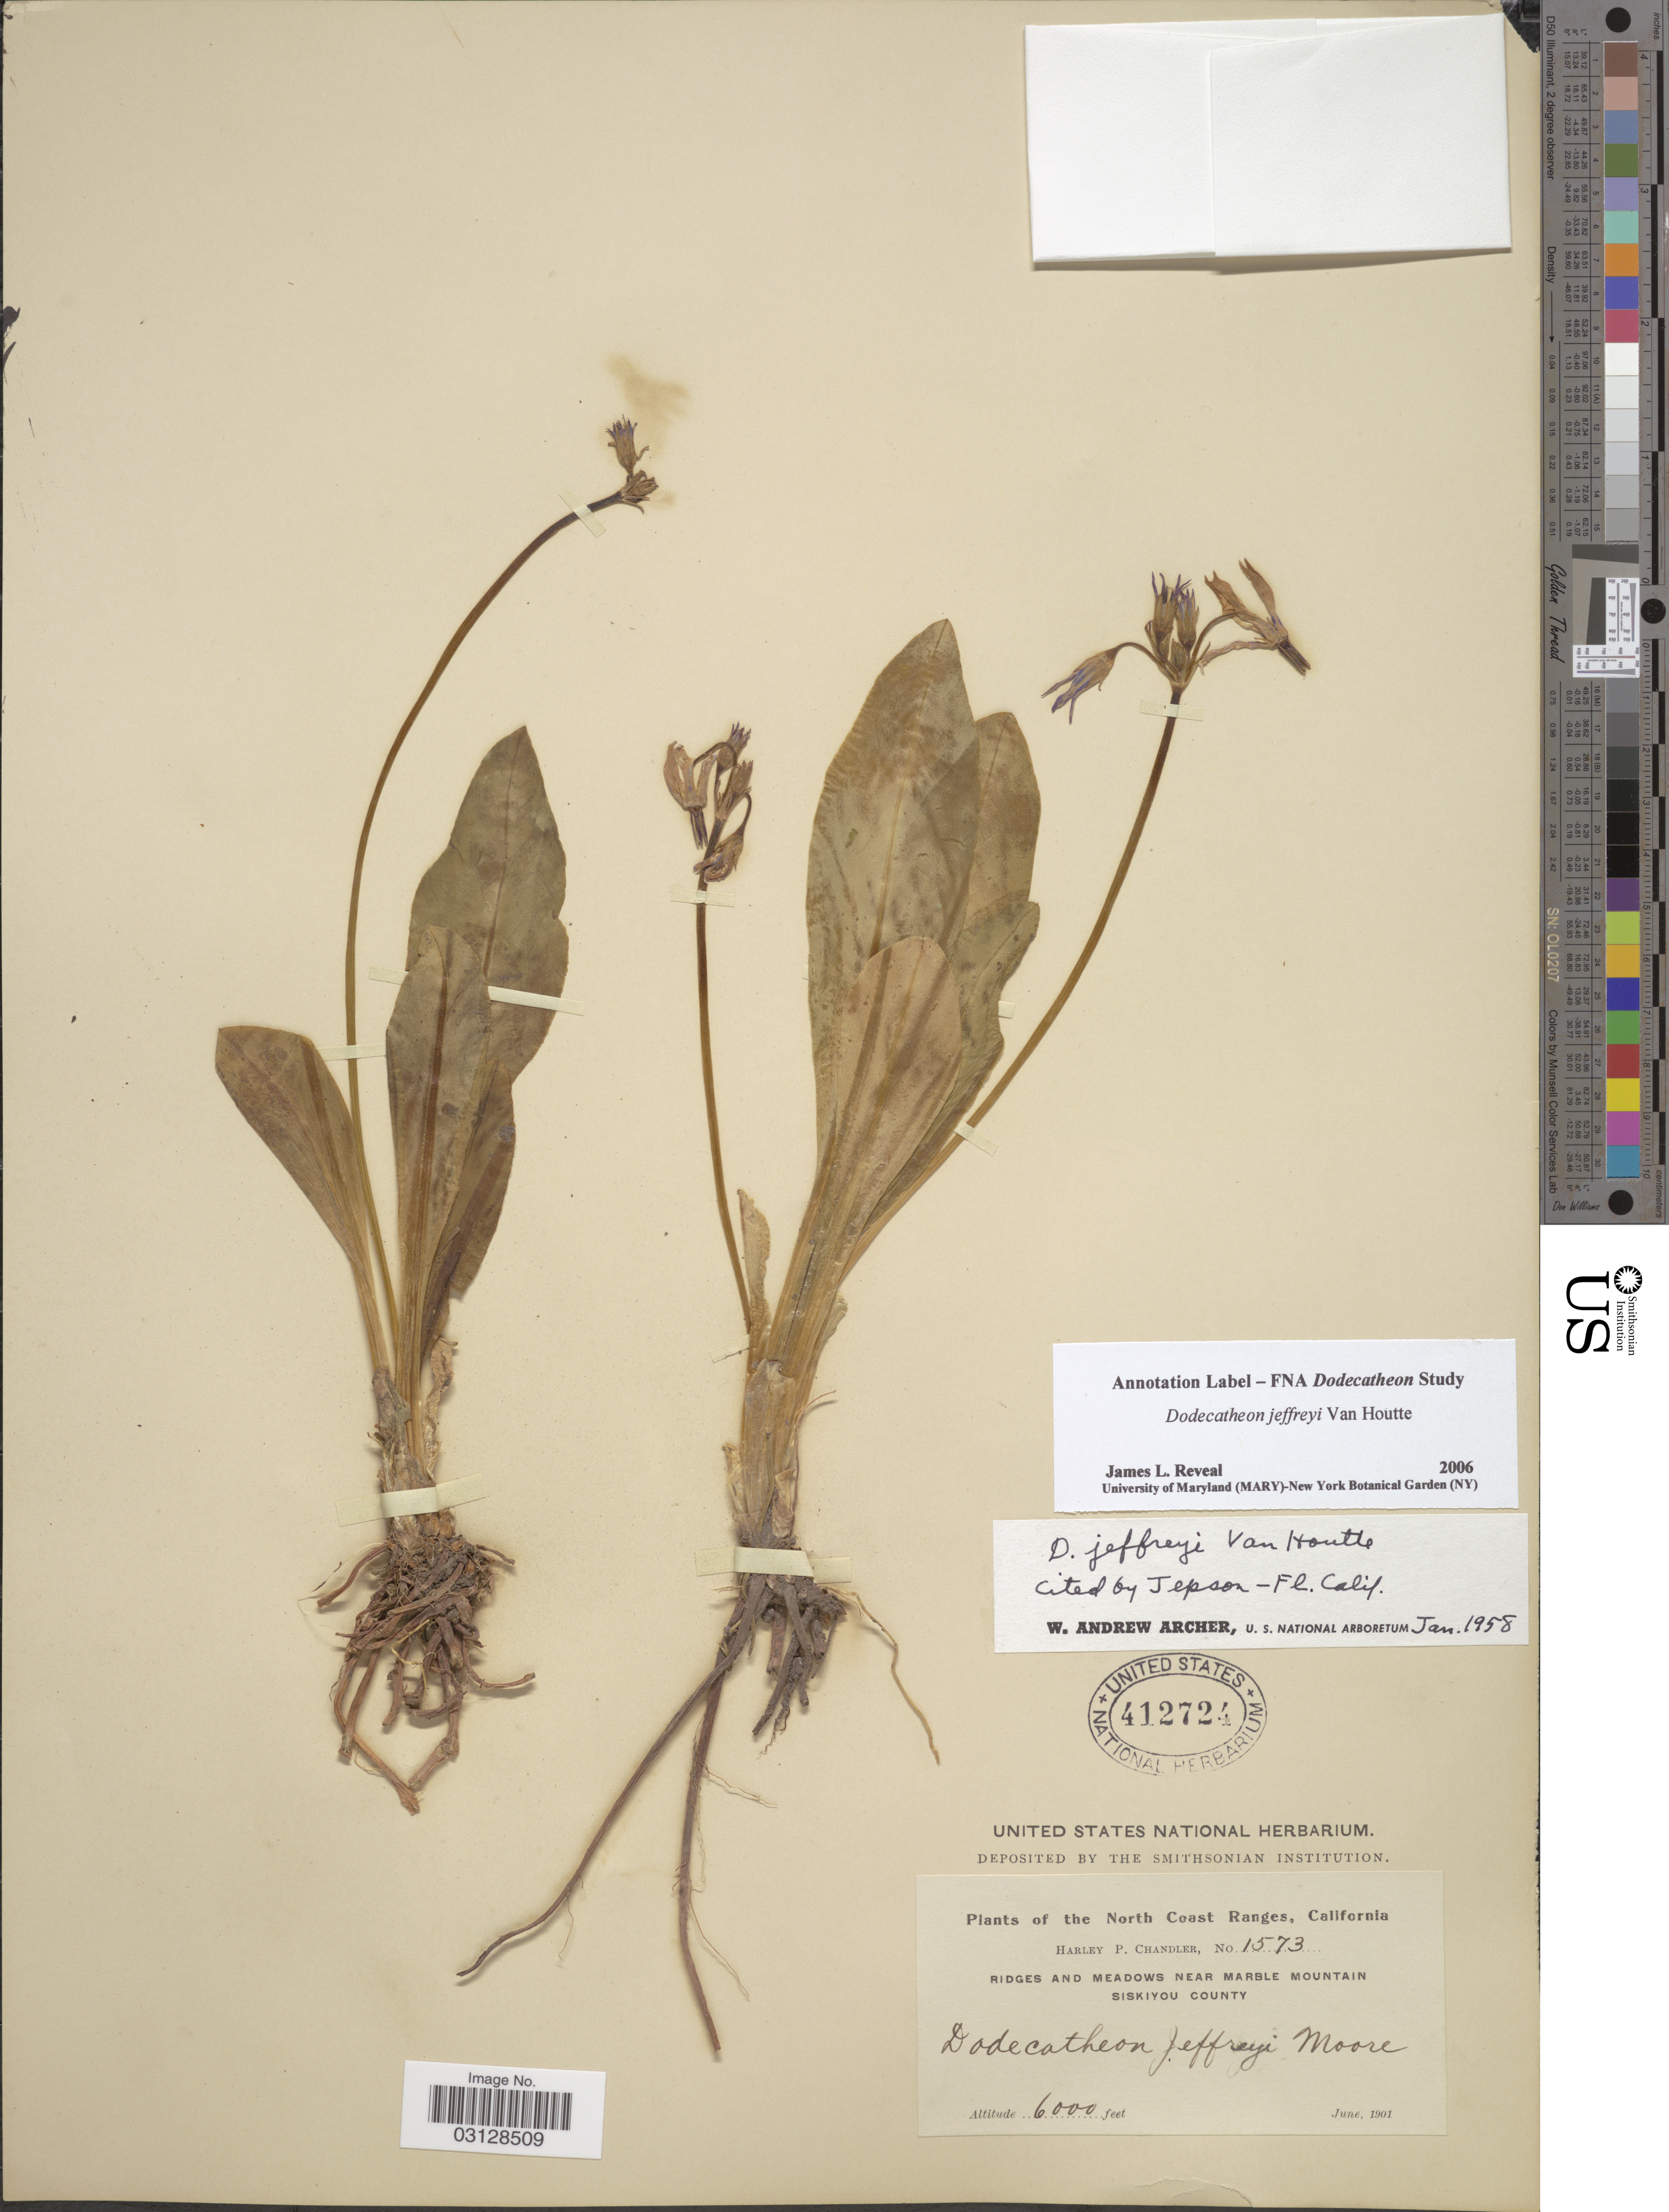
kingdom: Plantae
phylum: Tracheophyta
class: Magnoliopsida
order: Ericales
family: Primulaceae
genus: Dodecatheon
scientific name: Dodecatheon jeffreyi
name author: Van Houtte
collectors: H. Chandler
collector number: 1573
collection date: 1901-06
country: United States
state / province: California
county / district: Siskiyou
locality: The North Coast Ranges. Ridges and Meadows near Marble Mountain. Siskiyou County.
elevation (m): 1829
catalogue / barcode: US 412724